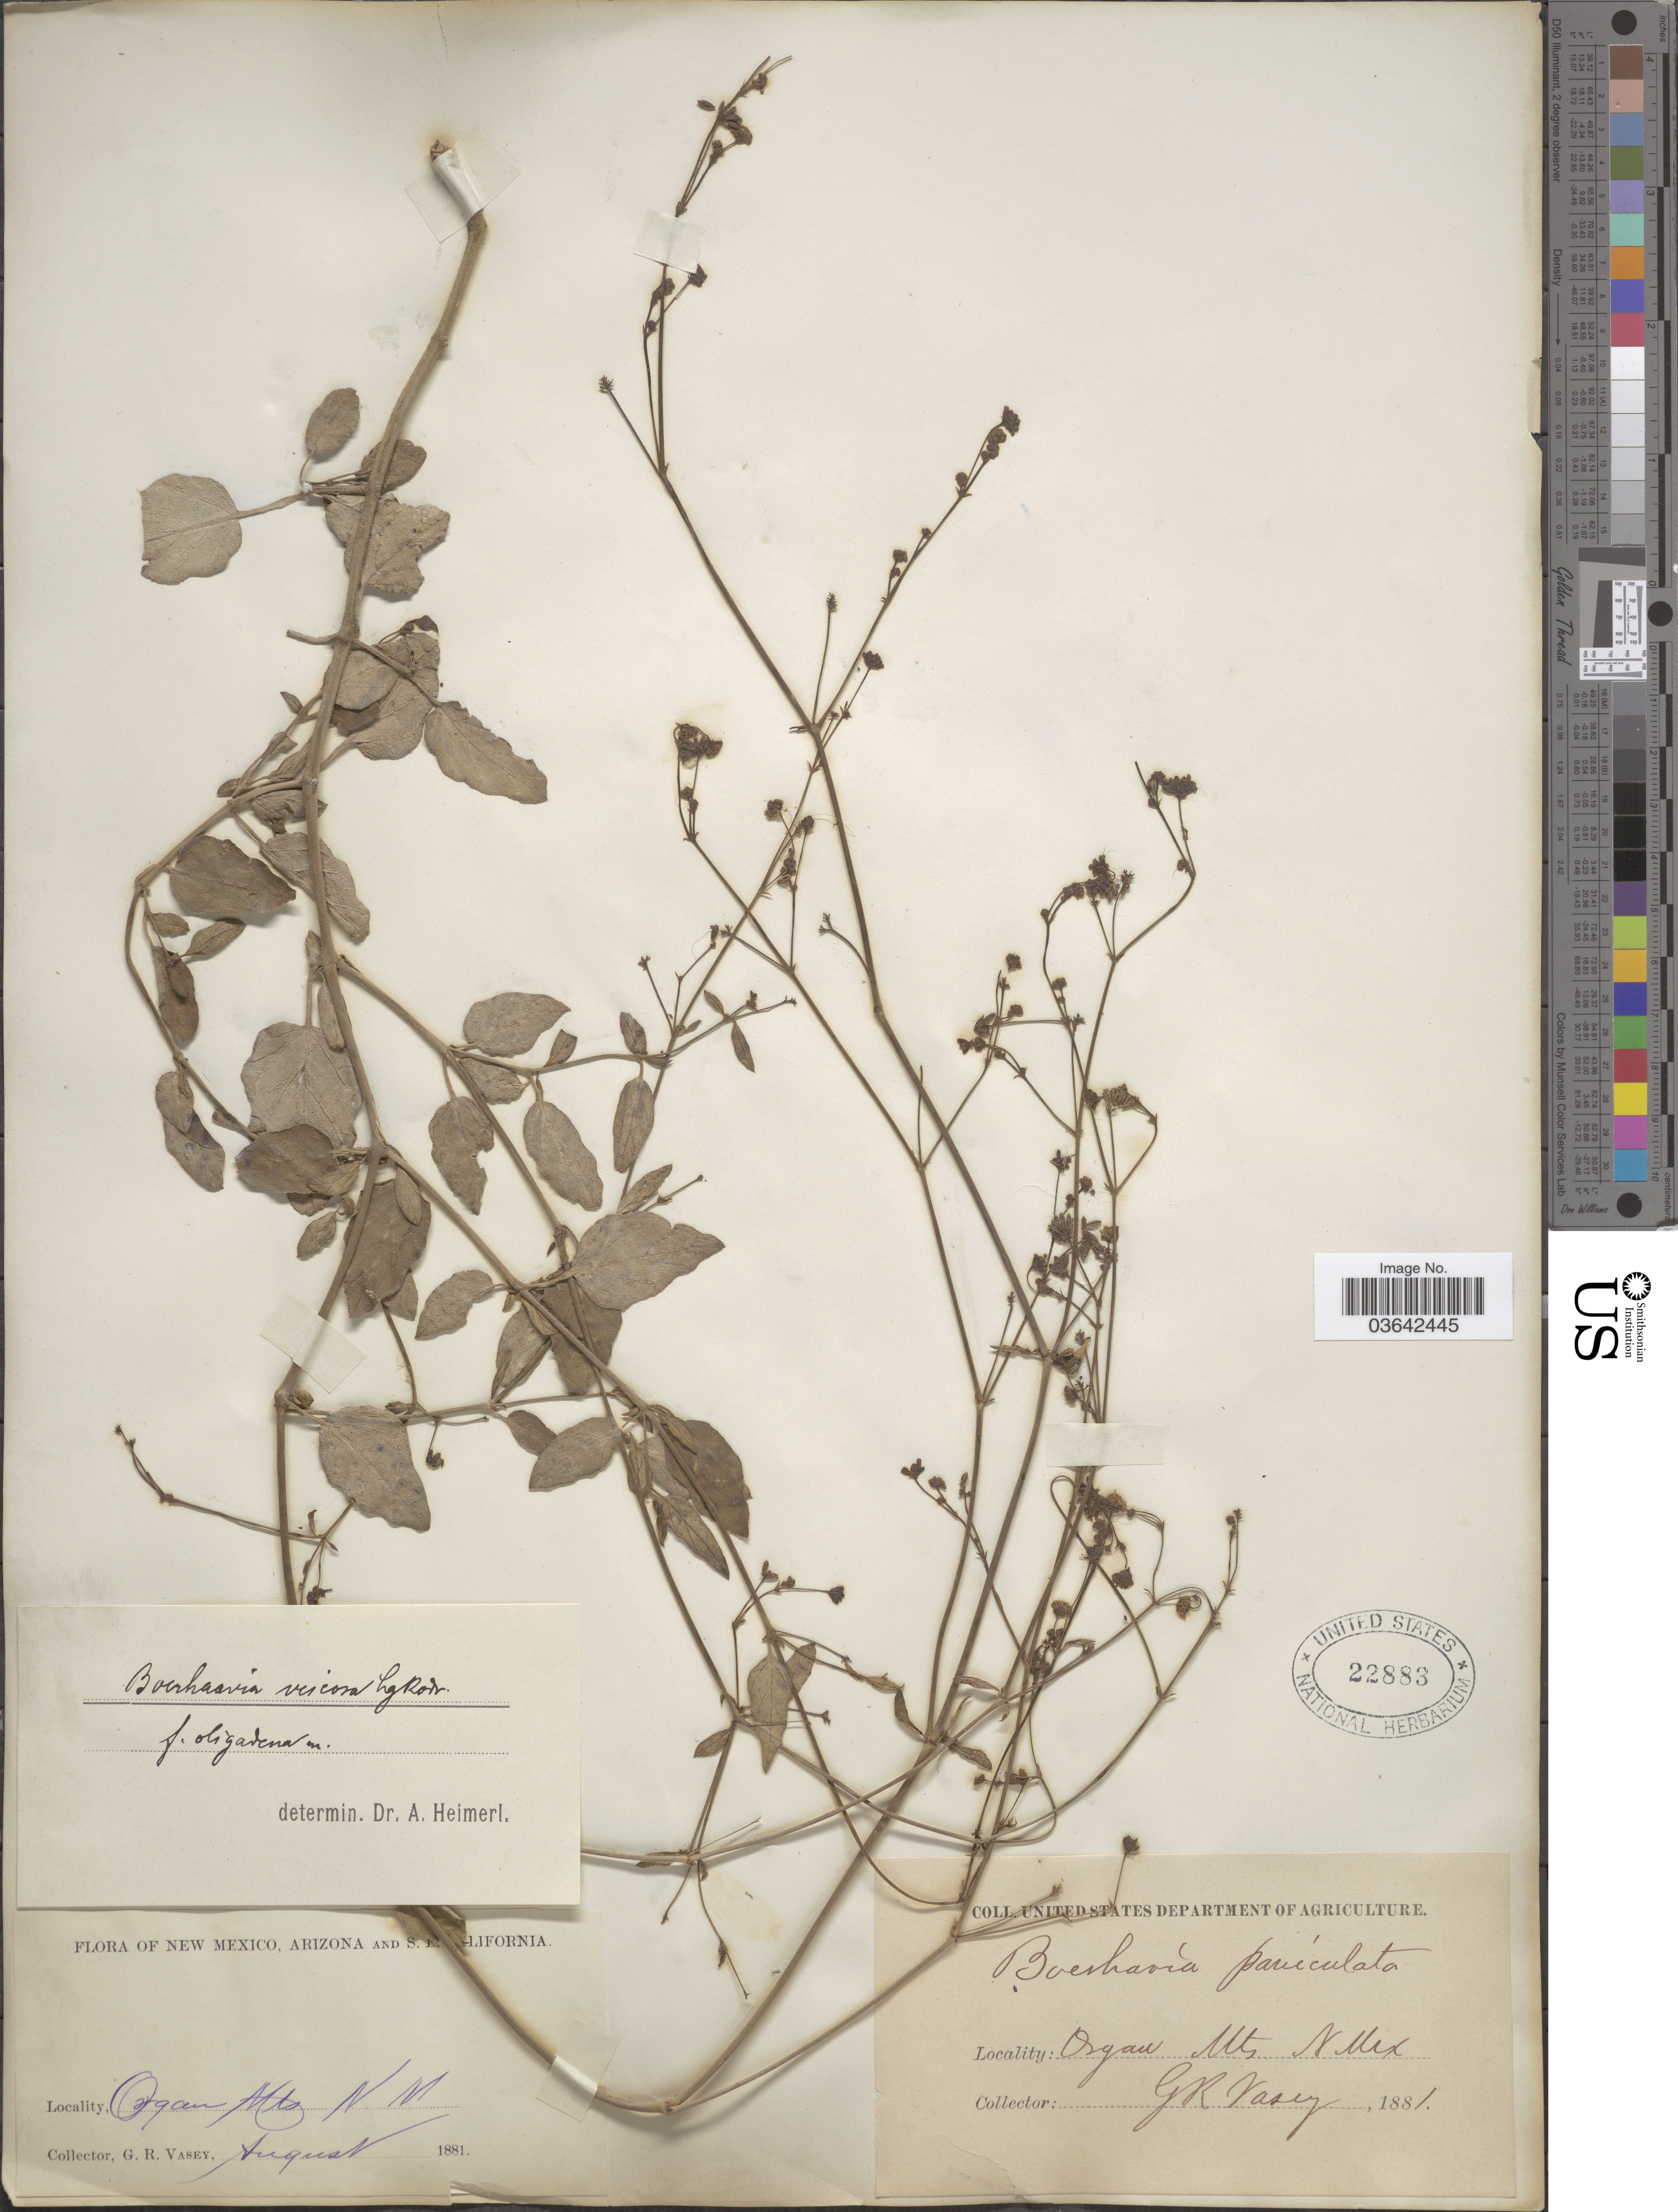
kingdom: Plantae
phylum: Tracheophyta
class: Magnoliopsida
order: Caryophyllales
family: Nyctaginaceae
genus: Boerhavia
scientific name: Boerhavia coccinea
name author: Mill.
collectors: G. R. Vasey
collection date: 1881-08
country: United States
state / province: New Mexico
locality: Organ Mts.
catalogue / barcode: US 22883